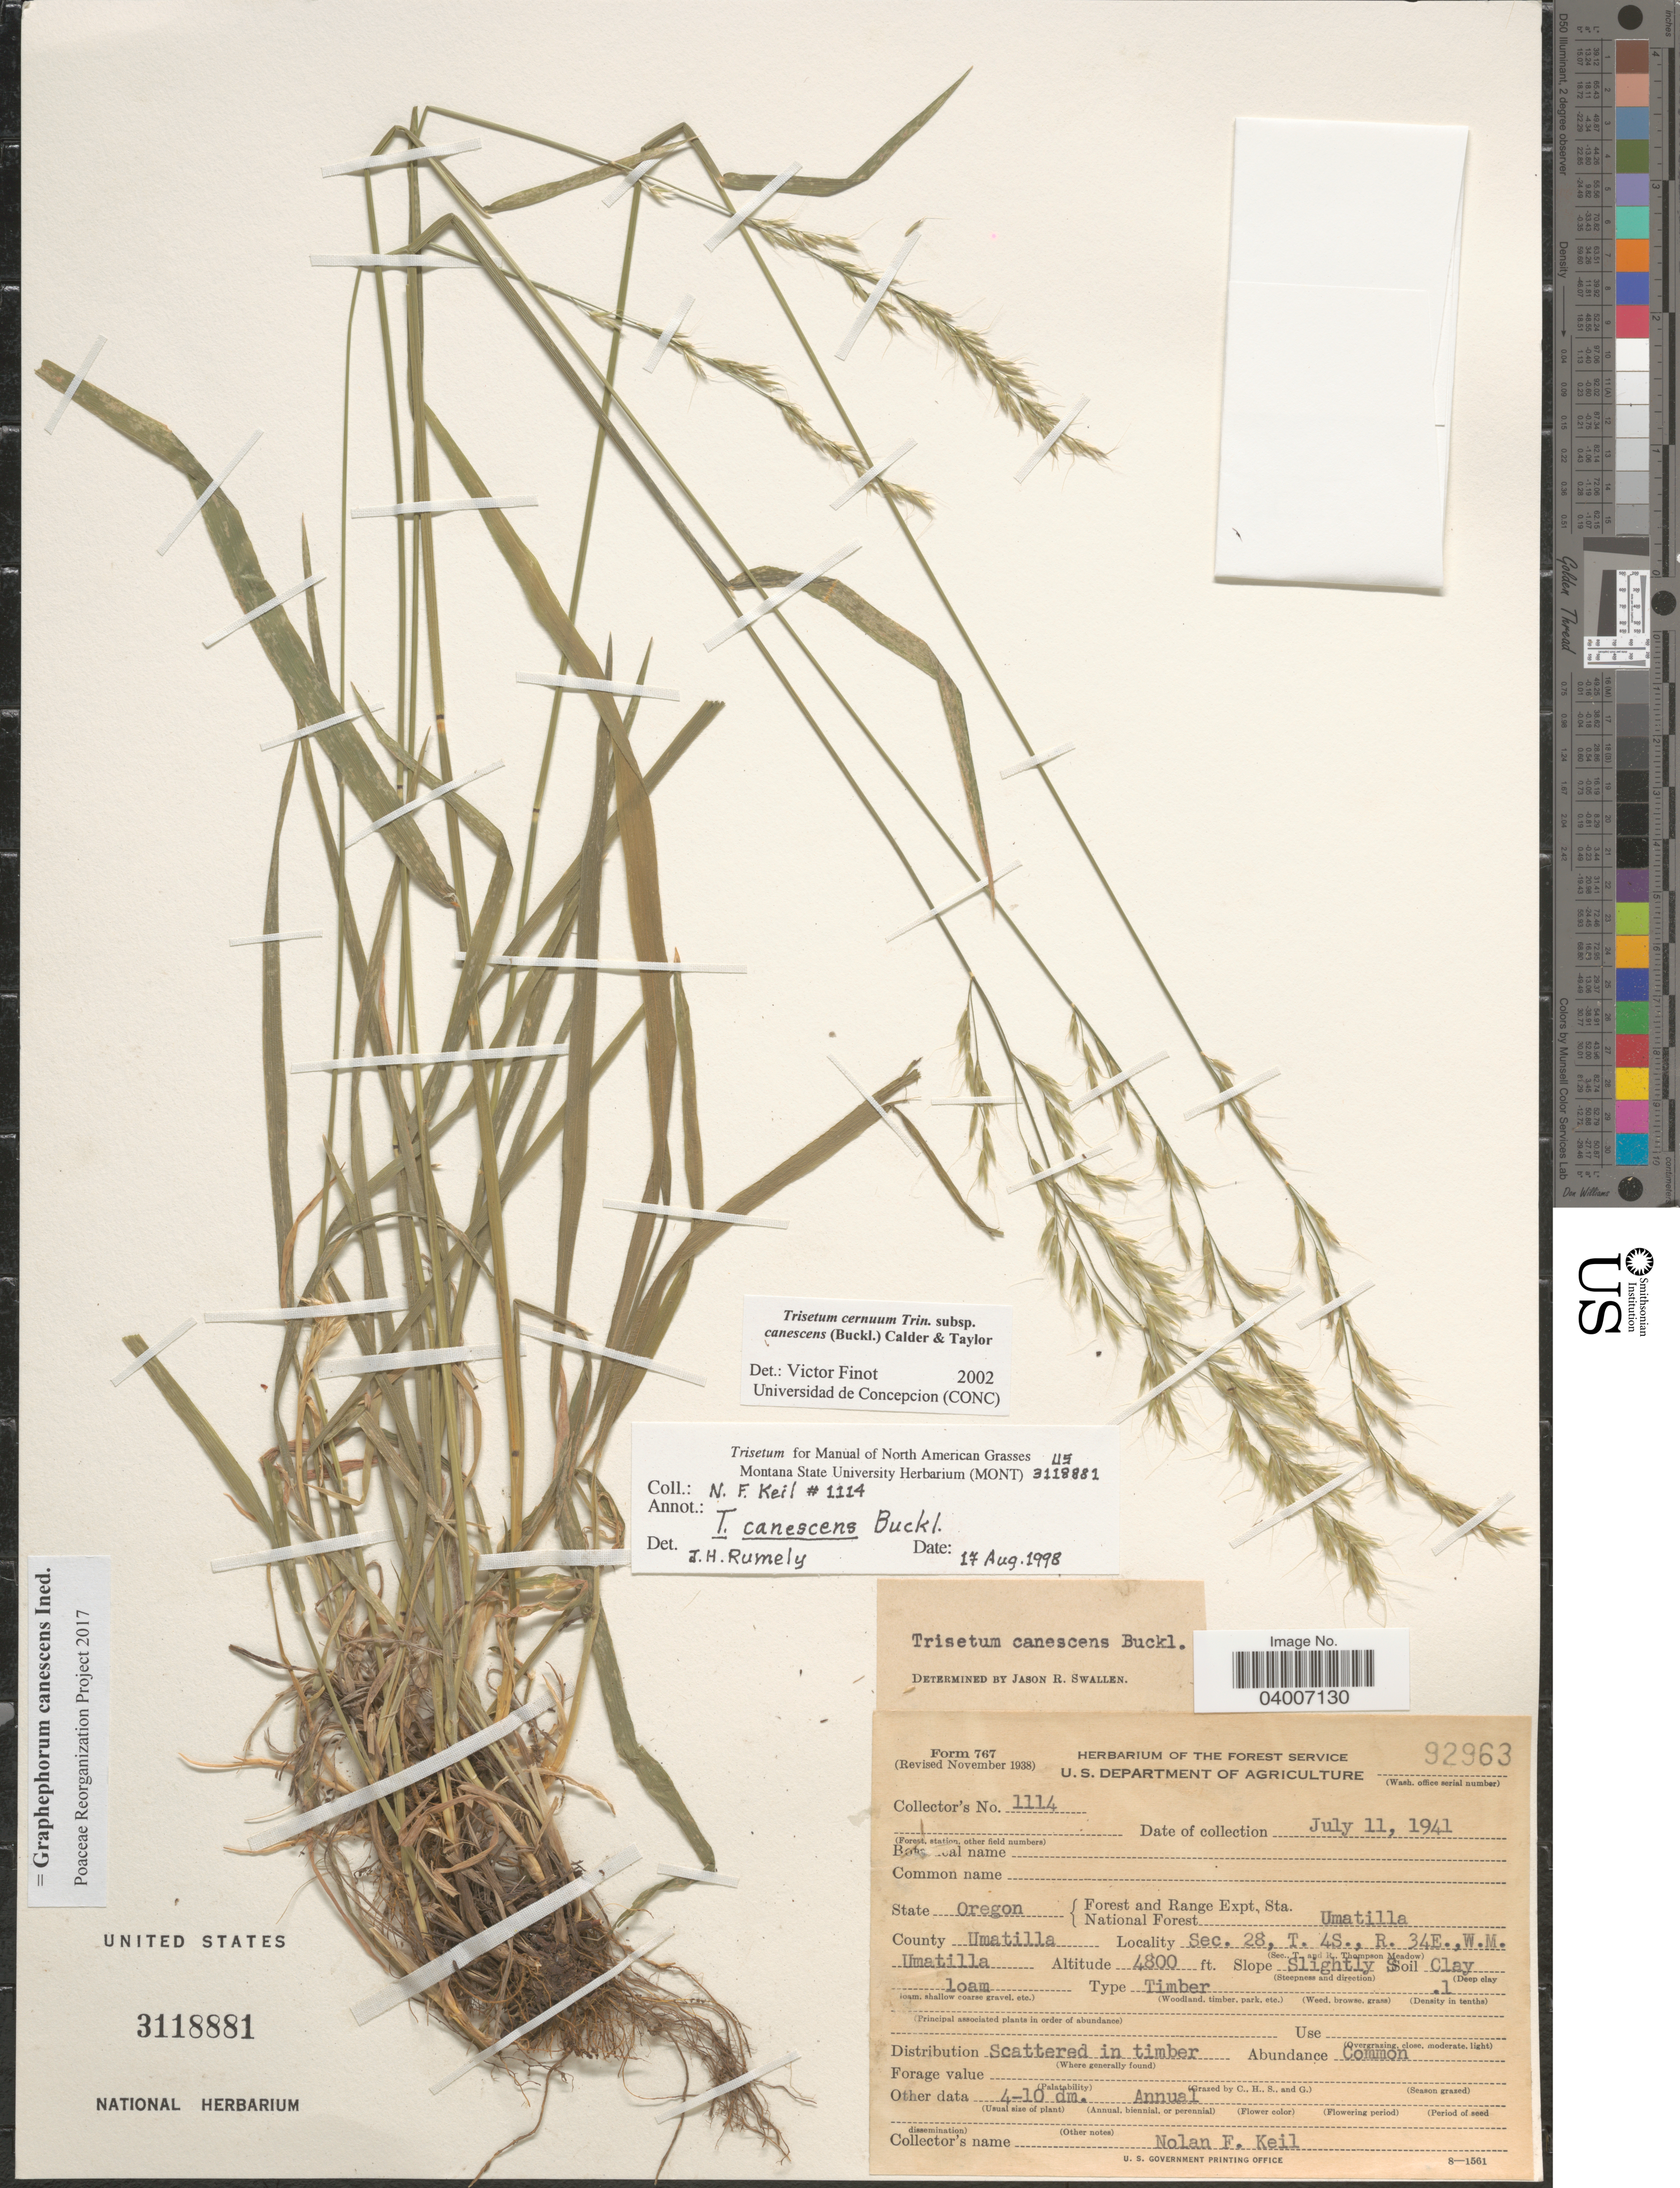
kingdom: Plantae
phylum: Tracheophyta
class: Liliopsida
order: Poales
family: Poaceae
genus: Graphephorum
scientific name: Graphephorum canescens ined.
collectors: N. Keil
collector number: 1114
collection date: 1941-07-11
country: United States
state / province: Oregon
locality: Forest and Range Expt. Sta. National Forest Umatilla. County Umatilla. Sec. 28, T. 4S., R. 34E., W.M. Umatilla.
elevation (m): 1463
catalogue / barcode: US 3118881